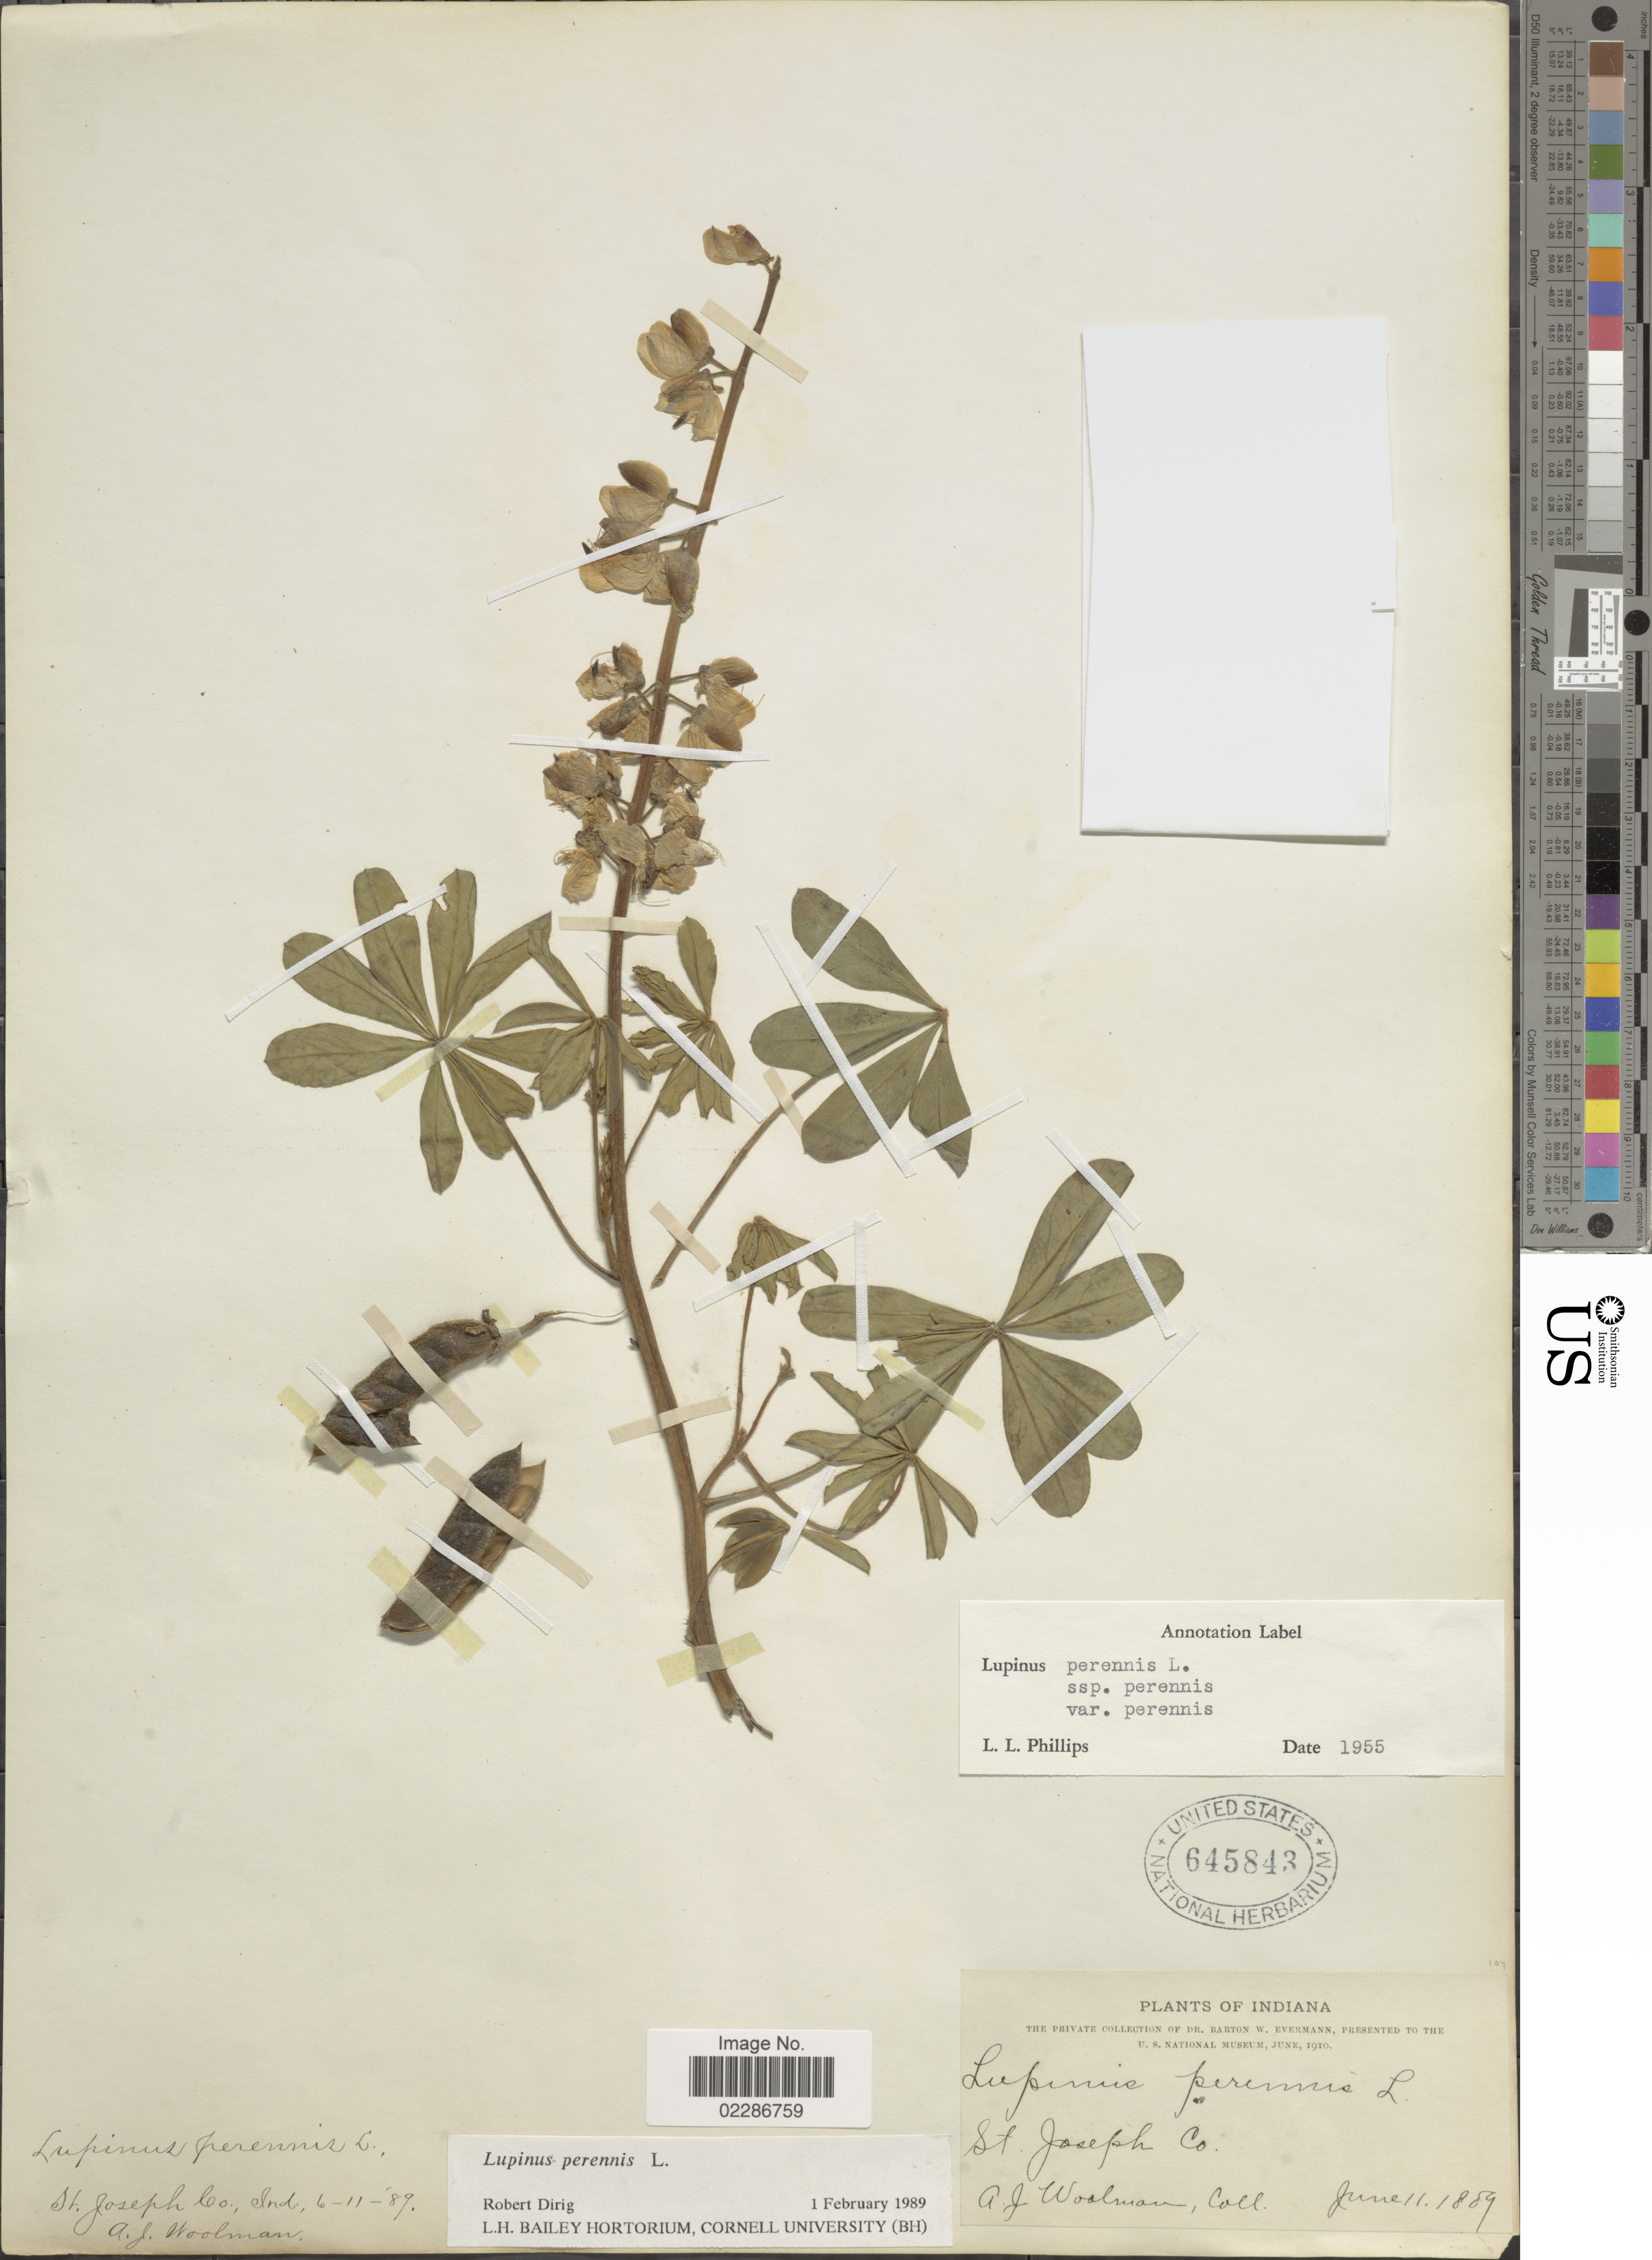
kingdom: Plantae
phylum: Tracheophyta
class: Magnoliopsida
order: Fabales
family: Fabaceae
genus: Lupinus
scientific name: Lupinus perennis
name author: L.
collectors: A. Woolman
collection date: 1889-06-11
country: United States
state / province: Indiana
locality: St Jospeh Co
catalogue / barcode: US 645843